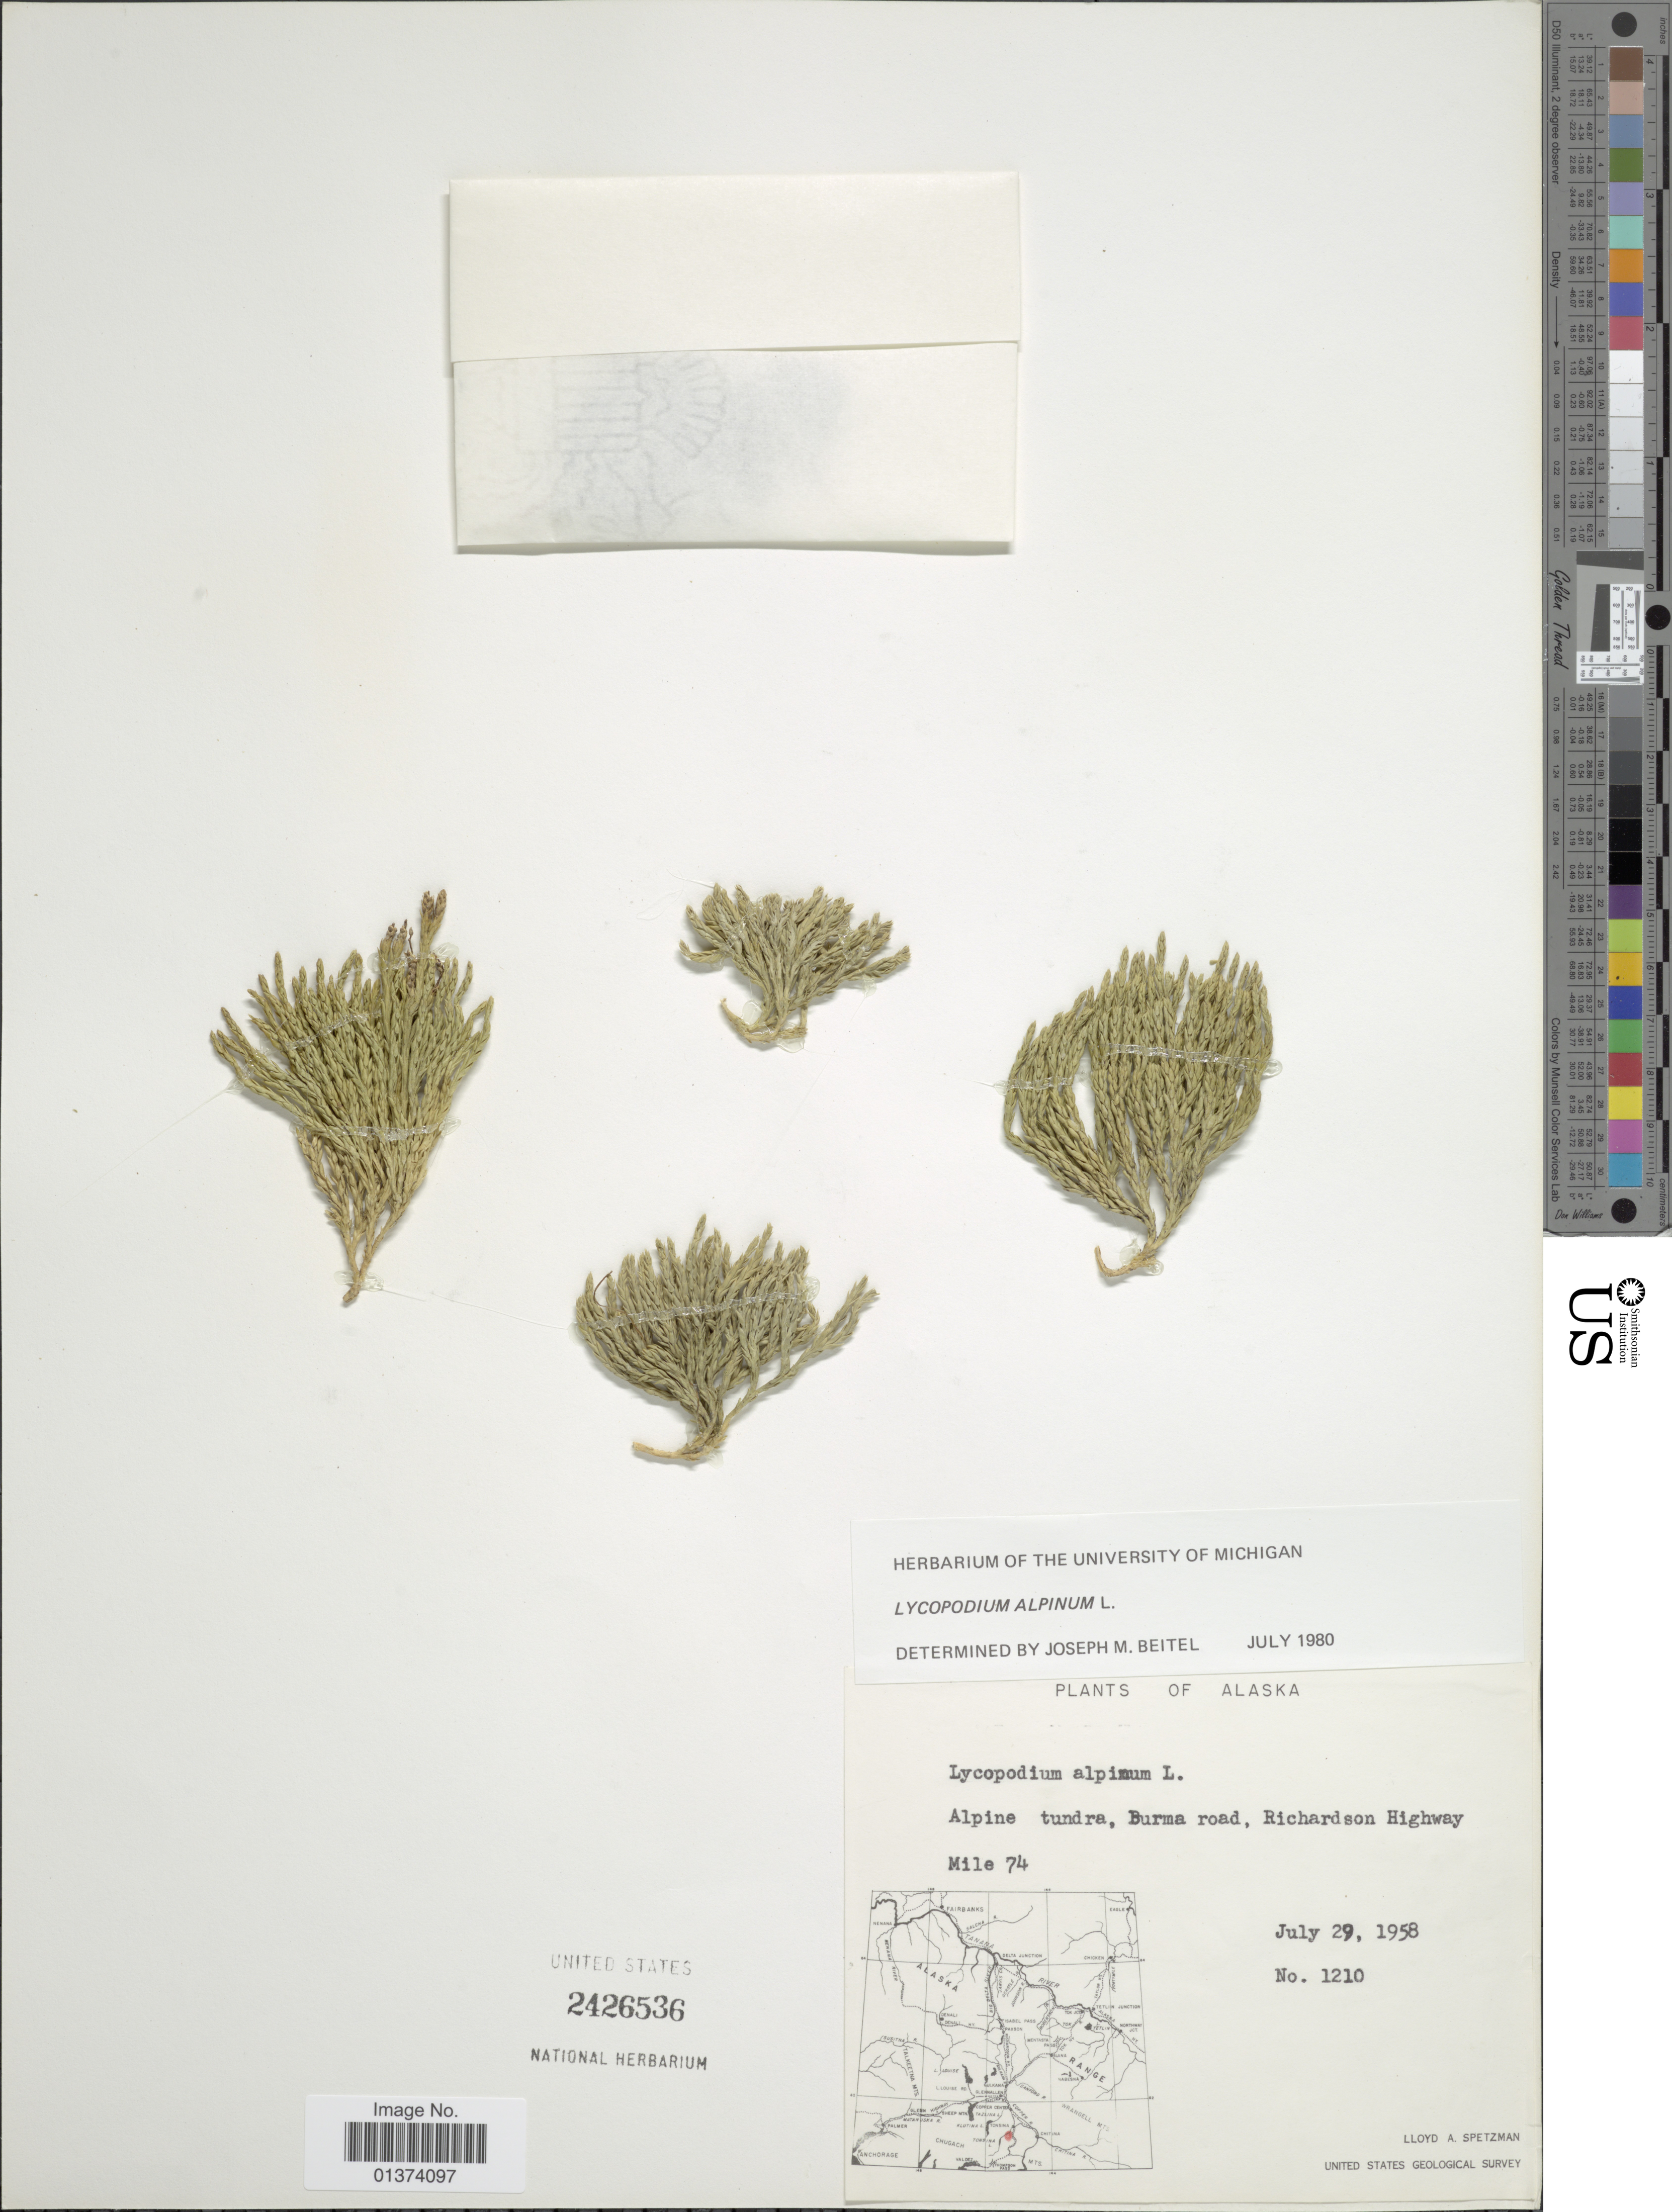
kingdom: Plantae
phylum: Tracheophyta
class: Lycopodiopsida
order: Lycopodiales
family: Lycopodiaceae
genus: Diphasiastrum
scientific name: Diphasiastrum alpinum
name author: (L.) Holub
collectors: L. Spetzman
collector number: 1210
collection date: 1958-07-29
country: United States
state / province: Alaska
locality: Alpine tundra, Burma road, Richardson Highway, Mile 74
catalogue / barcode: US 2426536